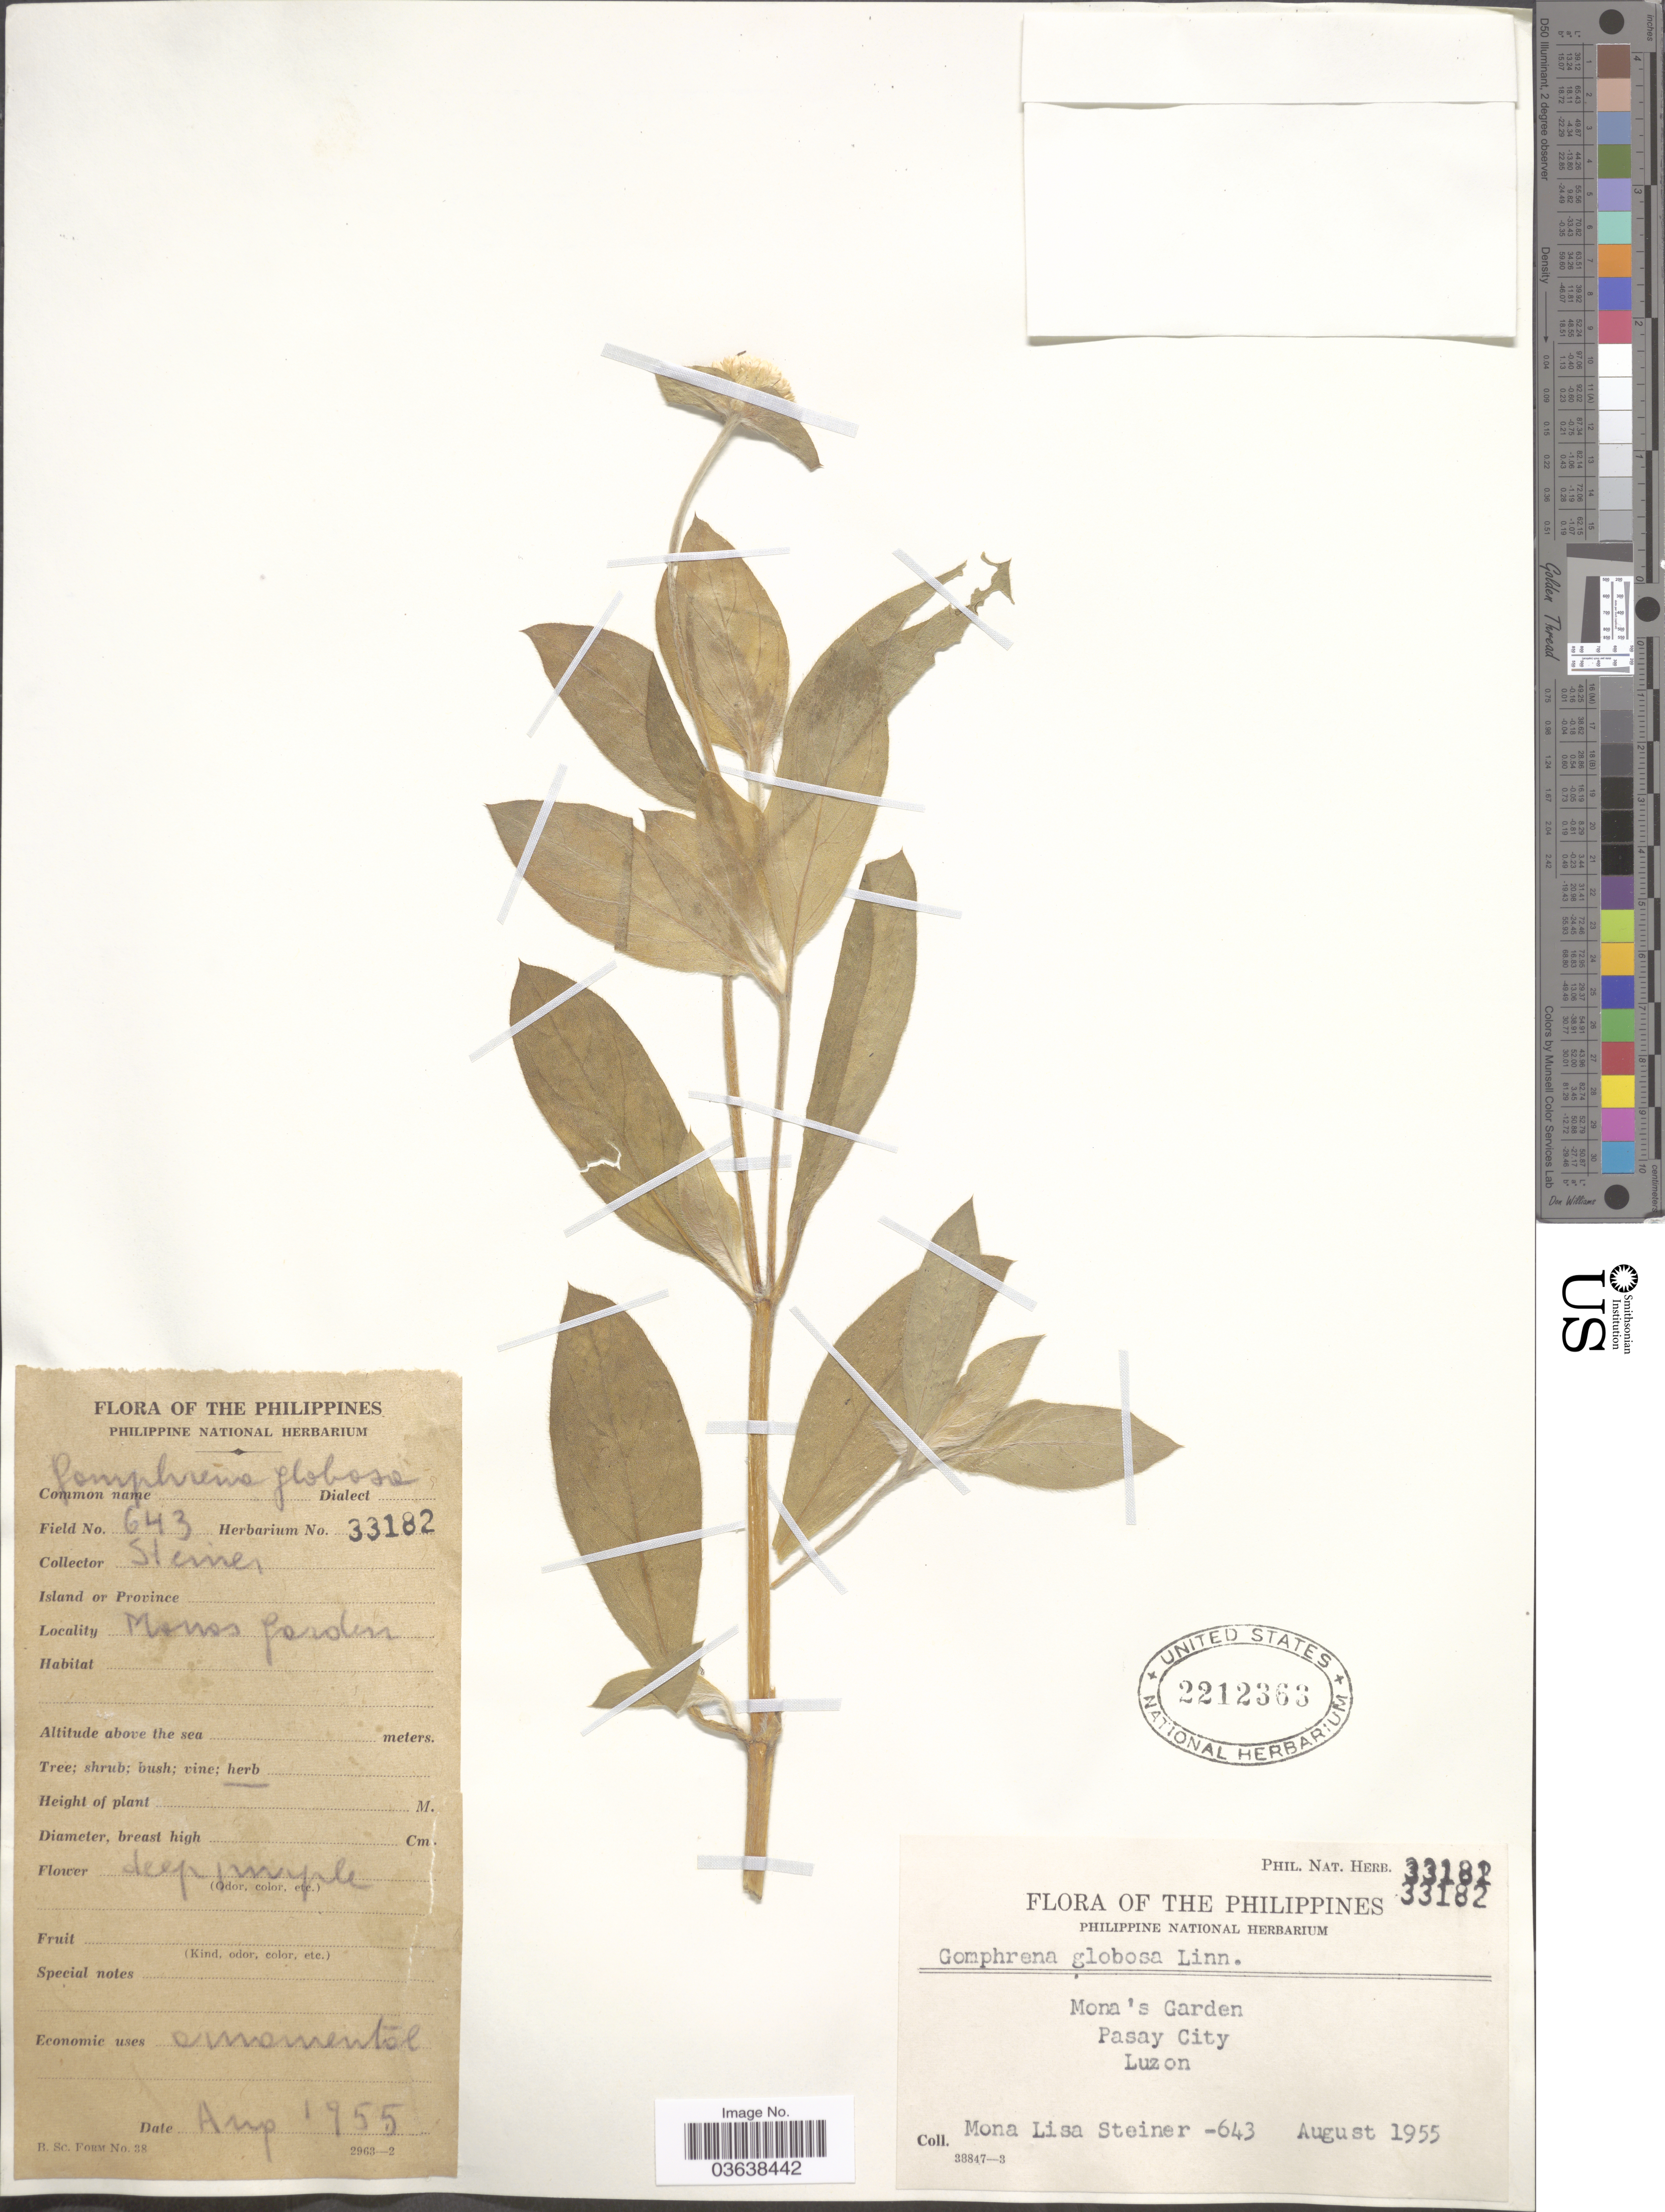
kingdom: Plantae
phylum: Tracheophyta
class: Magnoliopsida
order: Caryophyllales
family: Amaranthaceae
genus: Gomphrena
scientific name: Gomphrena globosa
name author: L.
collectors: M. Steiner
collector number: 643/Phil.Nat. Herb.33182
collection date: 1955-08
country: Philippines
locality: Mona's Garden. Pasay City. Luzon.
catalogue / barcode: US 2212363